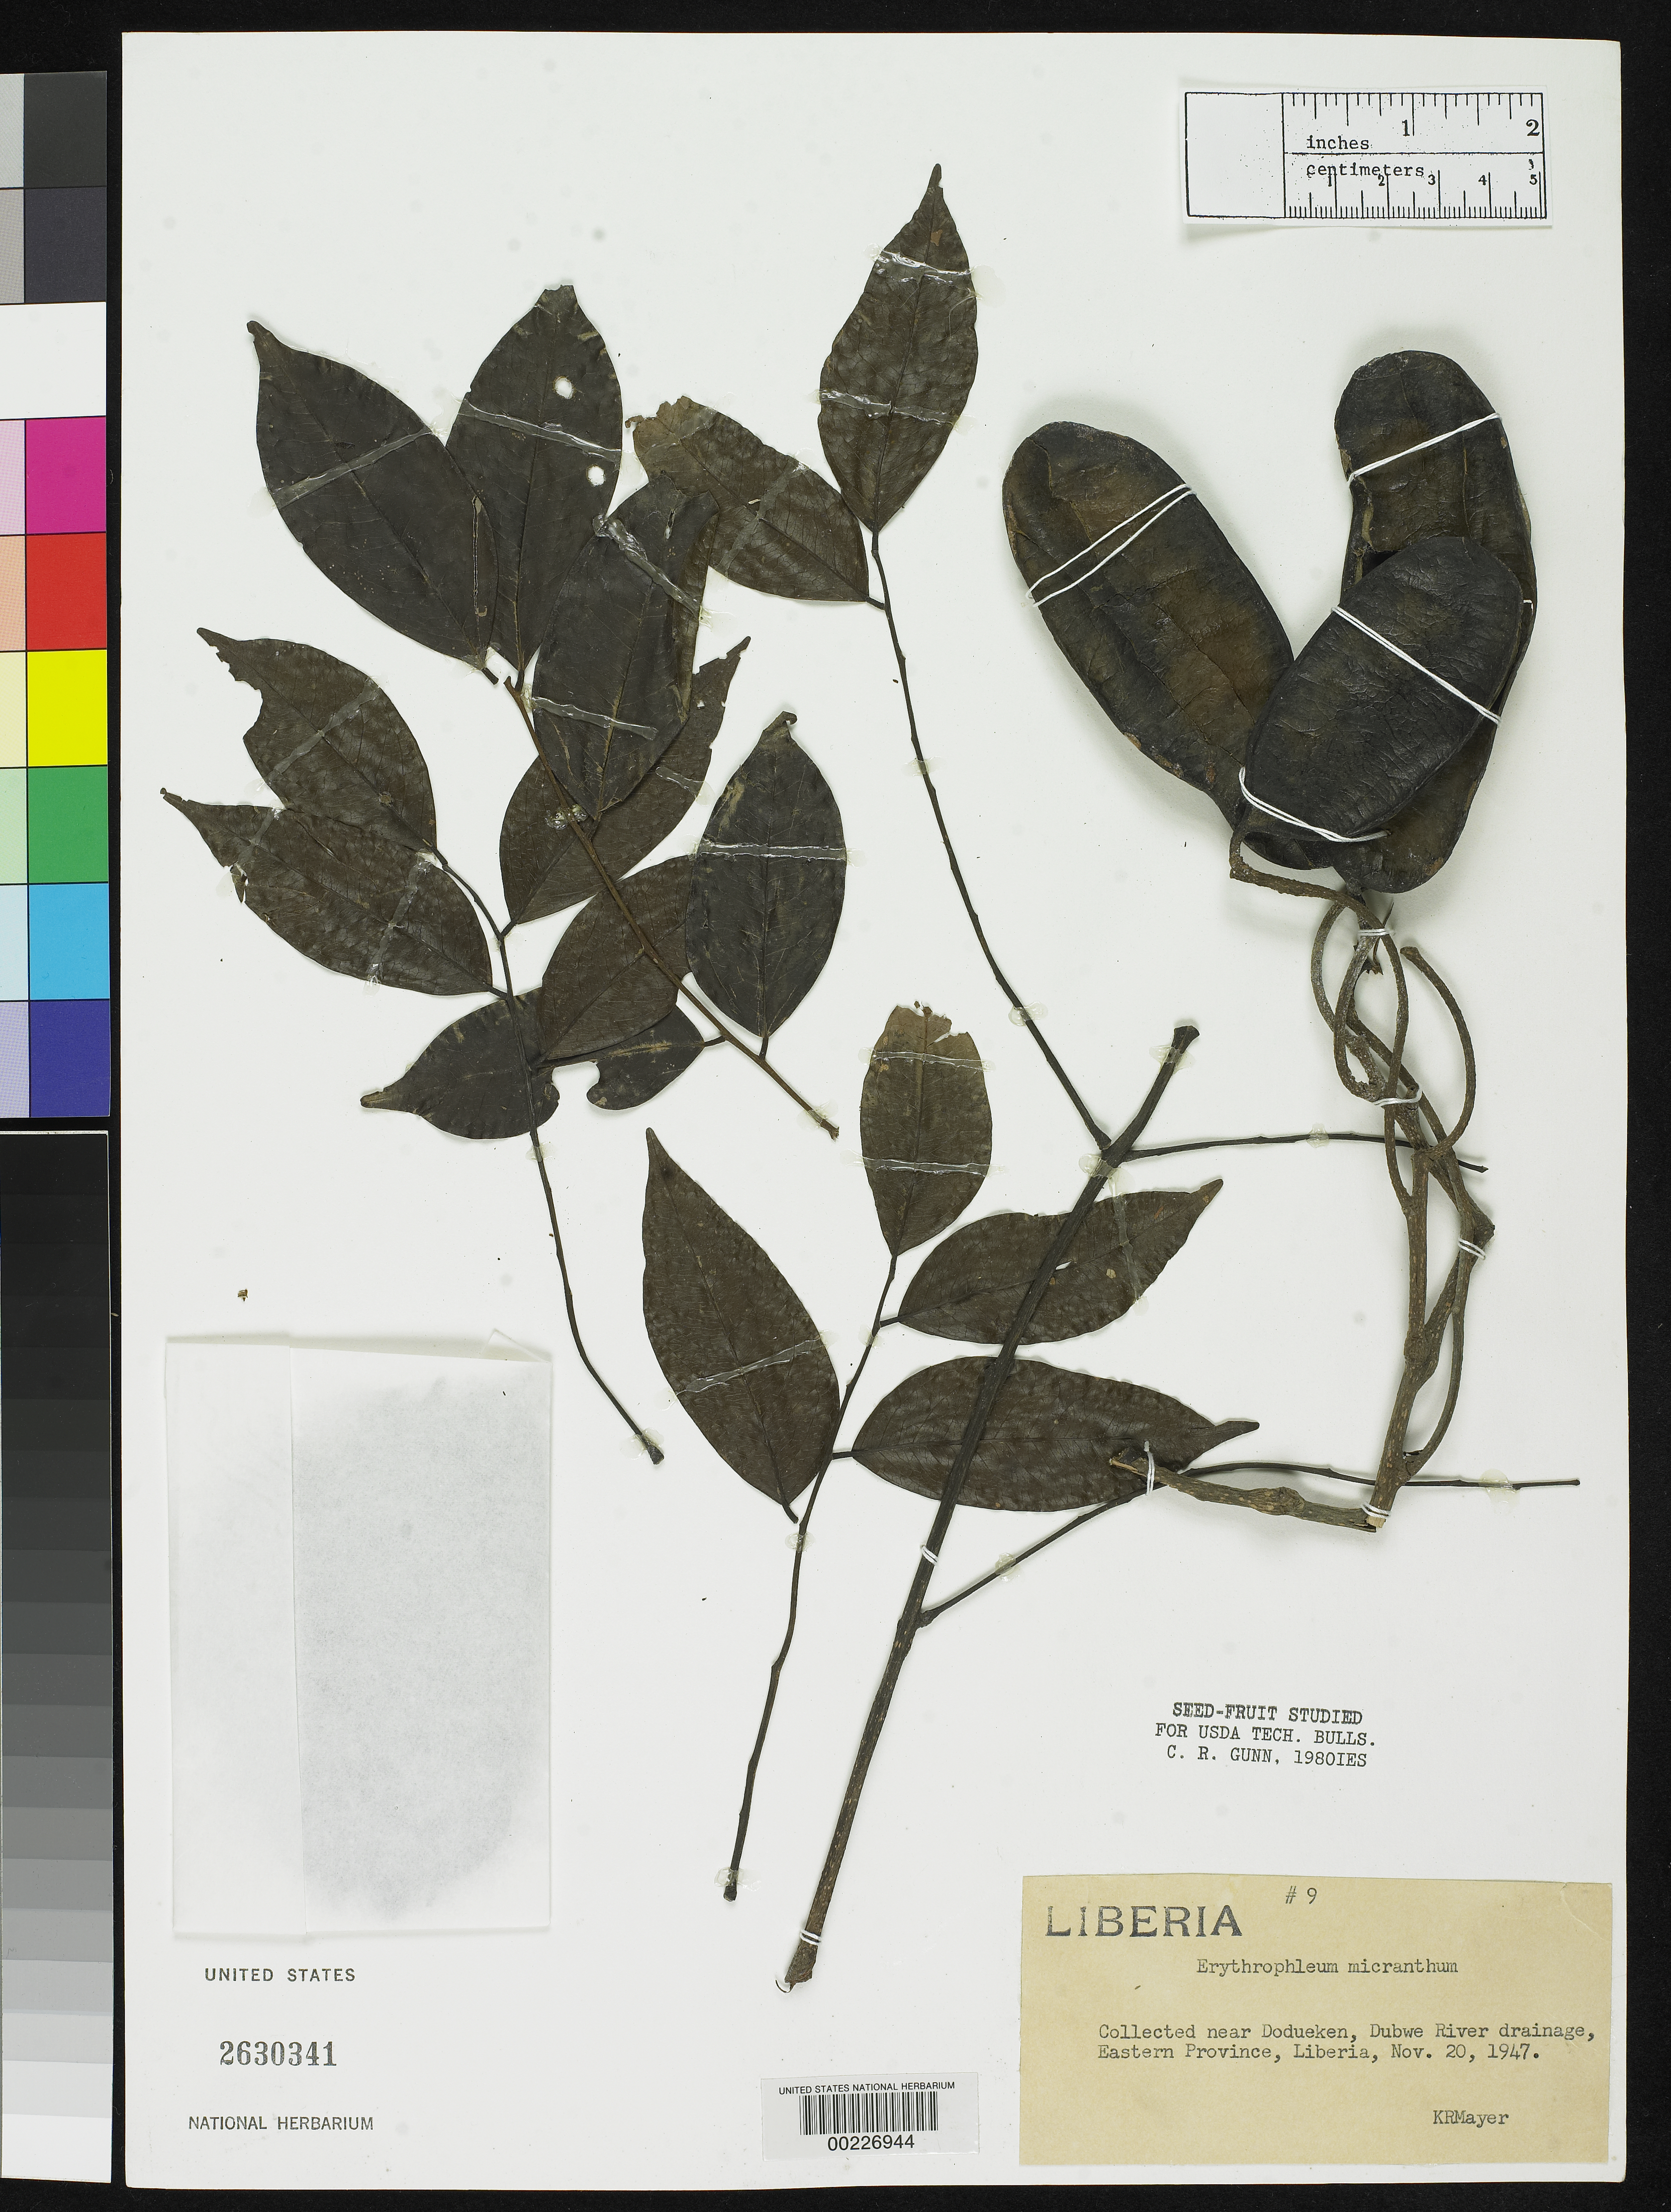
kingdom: Plantae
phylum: Tracheophyta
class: Magnoliopsida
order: Fabales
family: Fabaceae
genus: Erythrophleum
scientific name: Erythrophleum micranthum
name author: Harms ex Craib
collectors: K. R. Mayer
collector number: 9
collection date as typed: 20 Nov 1947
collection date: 1947-11-20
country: Liberia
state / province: Grand Gedeh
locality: Near dodueken, dubwe river drainage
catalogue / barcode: US 2630341